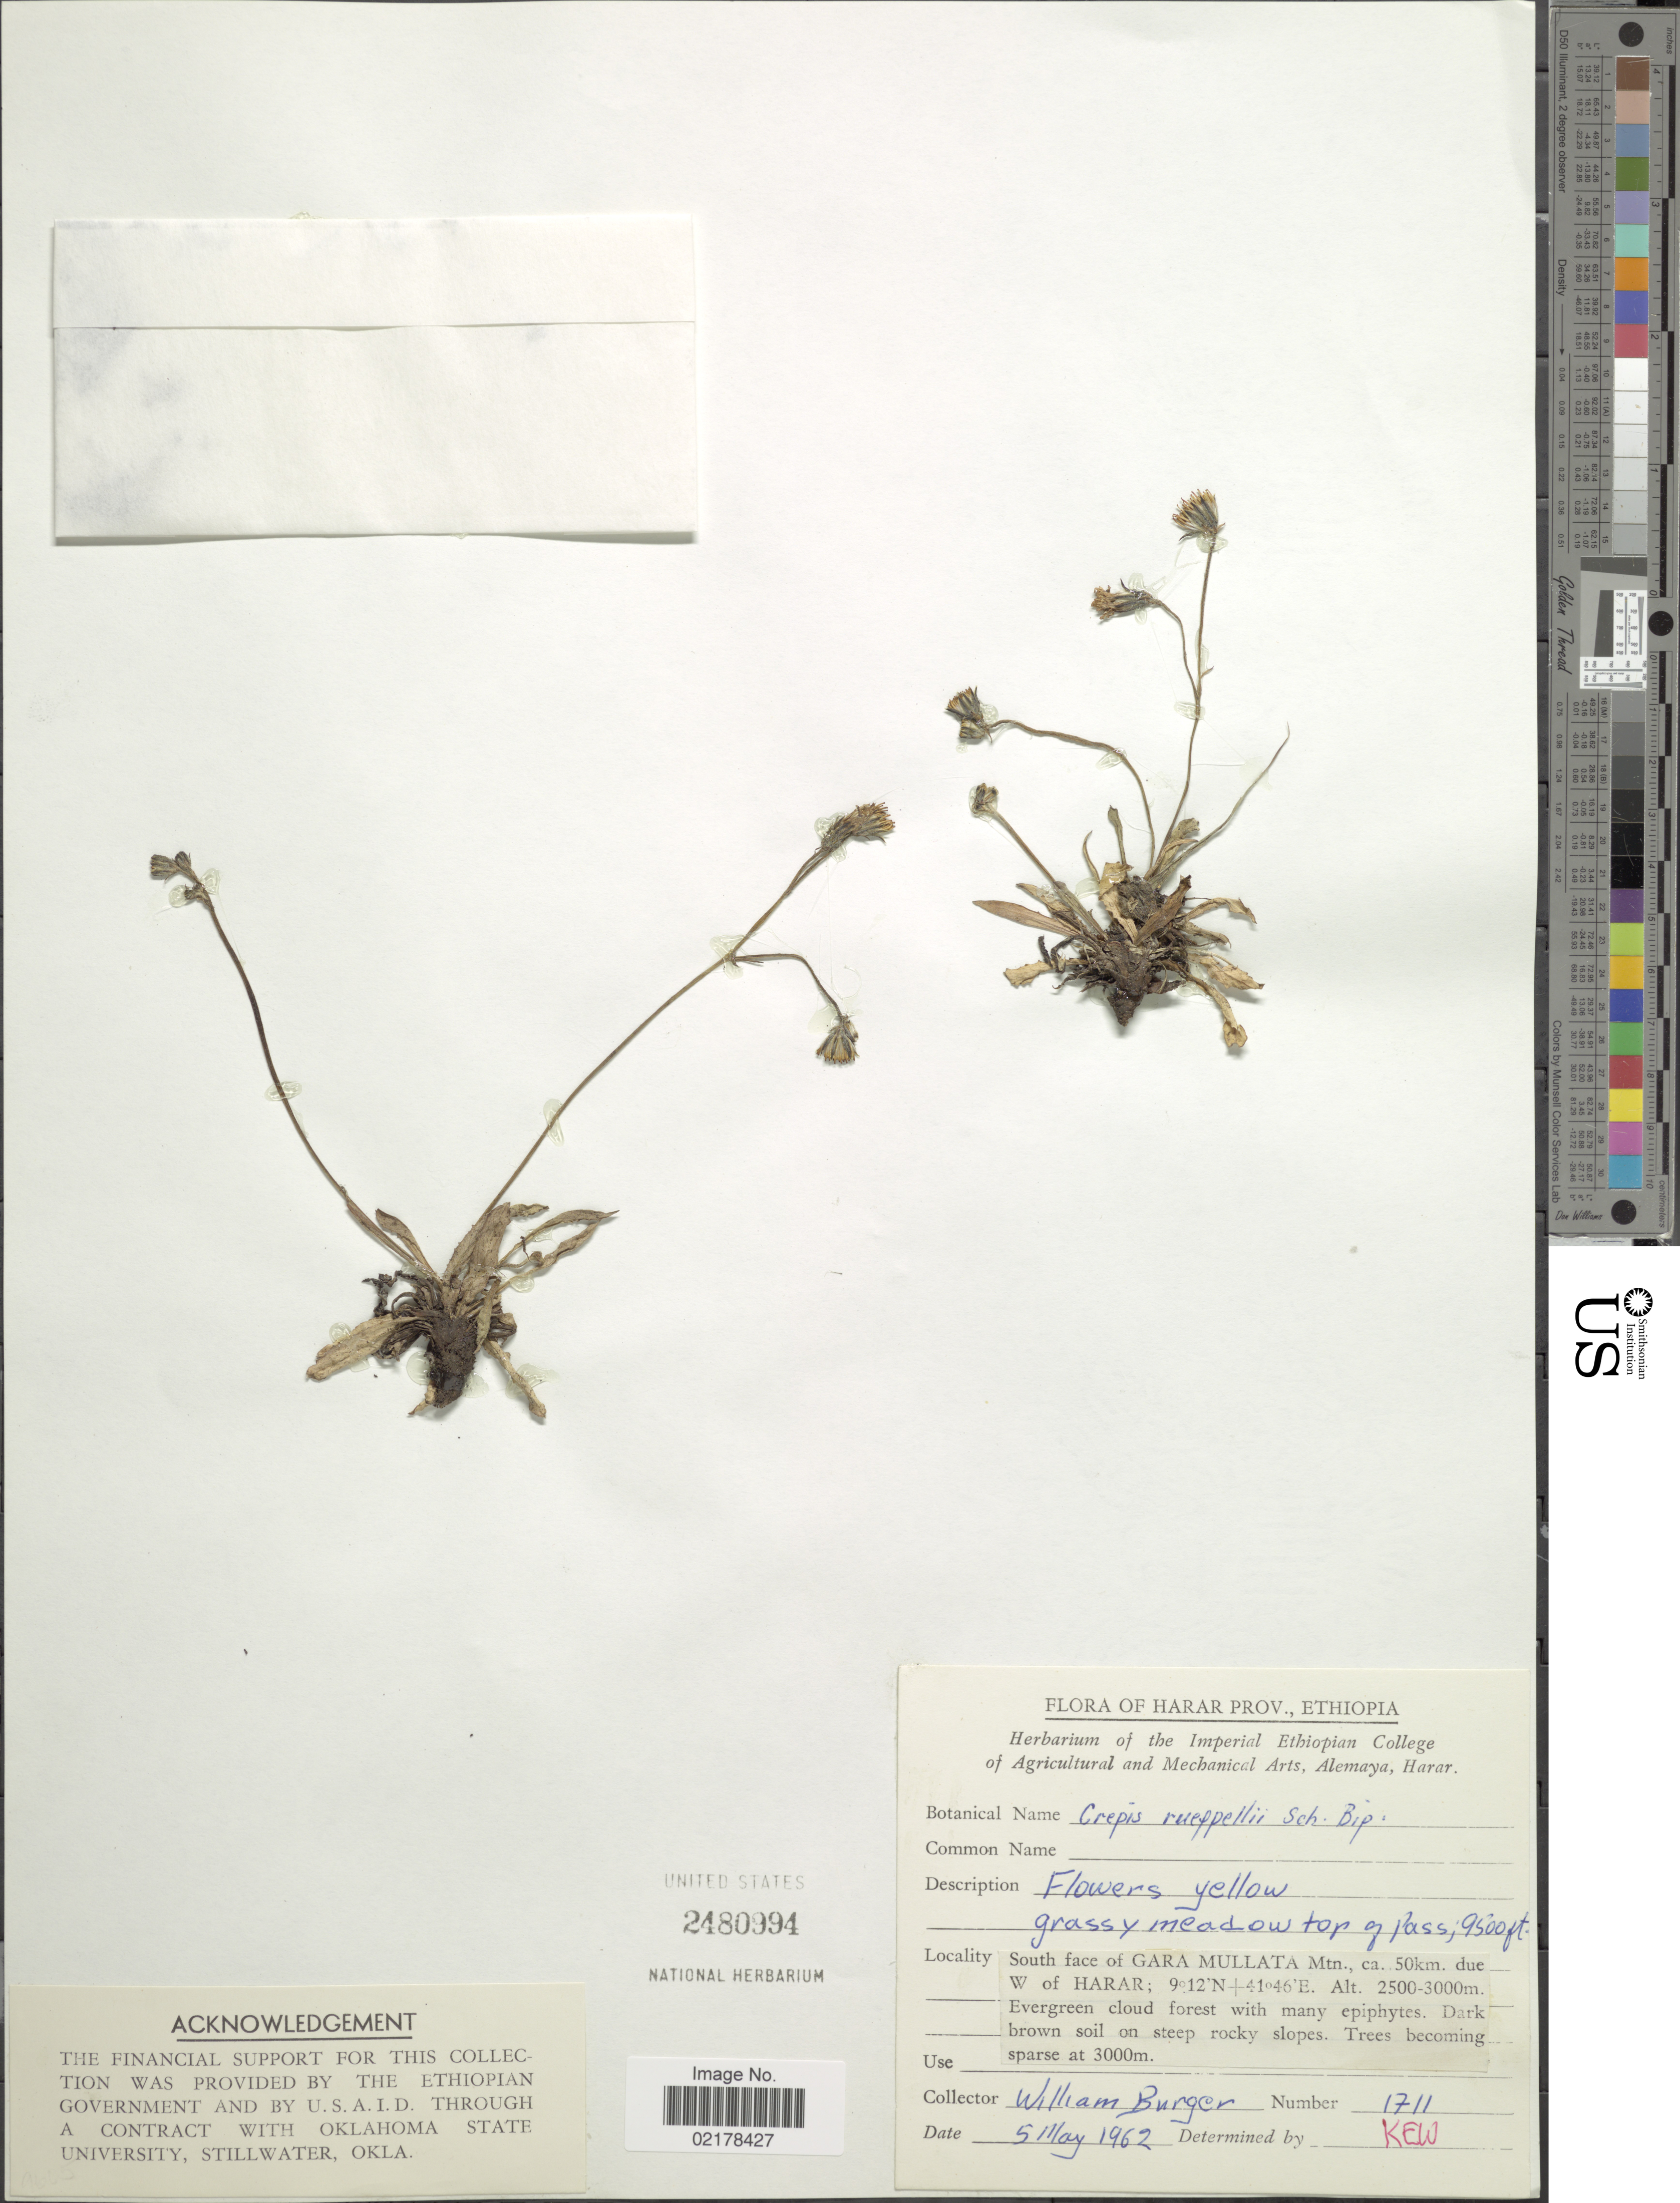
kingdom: Plantae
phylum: Tracheophyta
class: Magnoliopsida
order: Asterales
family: Asteraceae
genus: Crepis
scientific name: Crepis rueppellii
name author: Sch. Bip.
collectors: W. Burger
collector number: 1711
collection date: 1962-05-05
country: Ethiopia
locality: Harar Prov, South face of Gara Mullata Mtn., ca. 50km. due W of Harar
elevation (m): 2500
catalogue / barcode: US 2480994